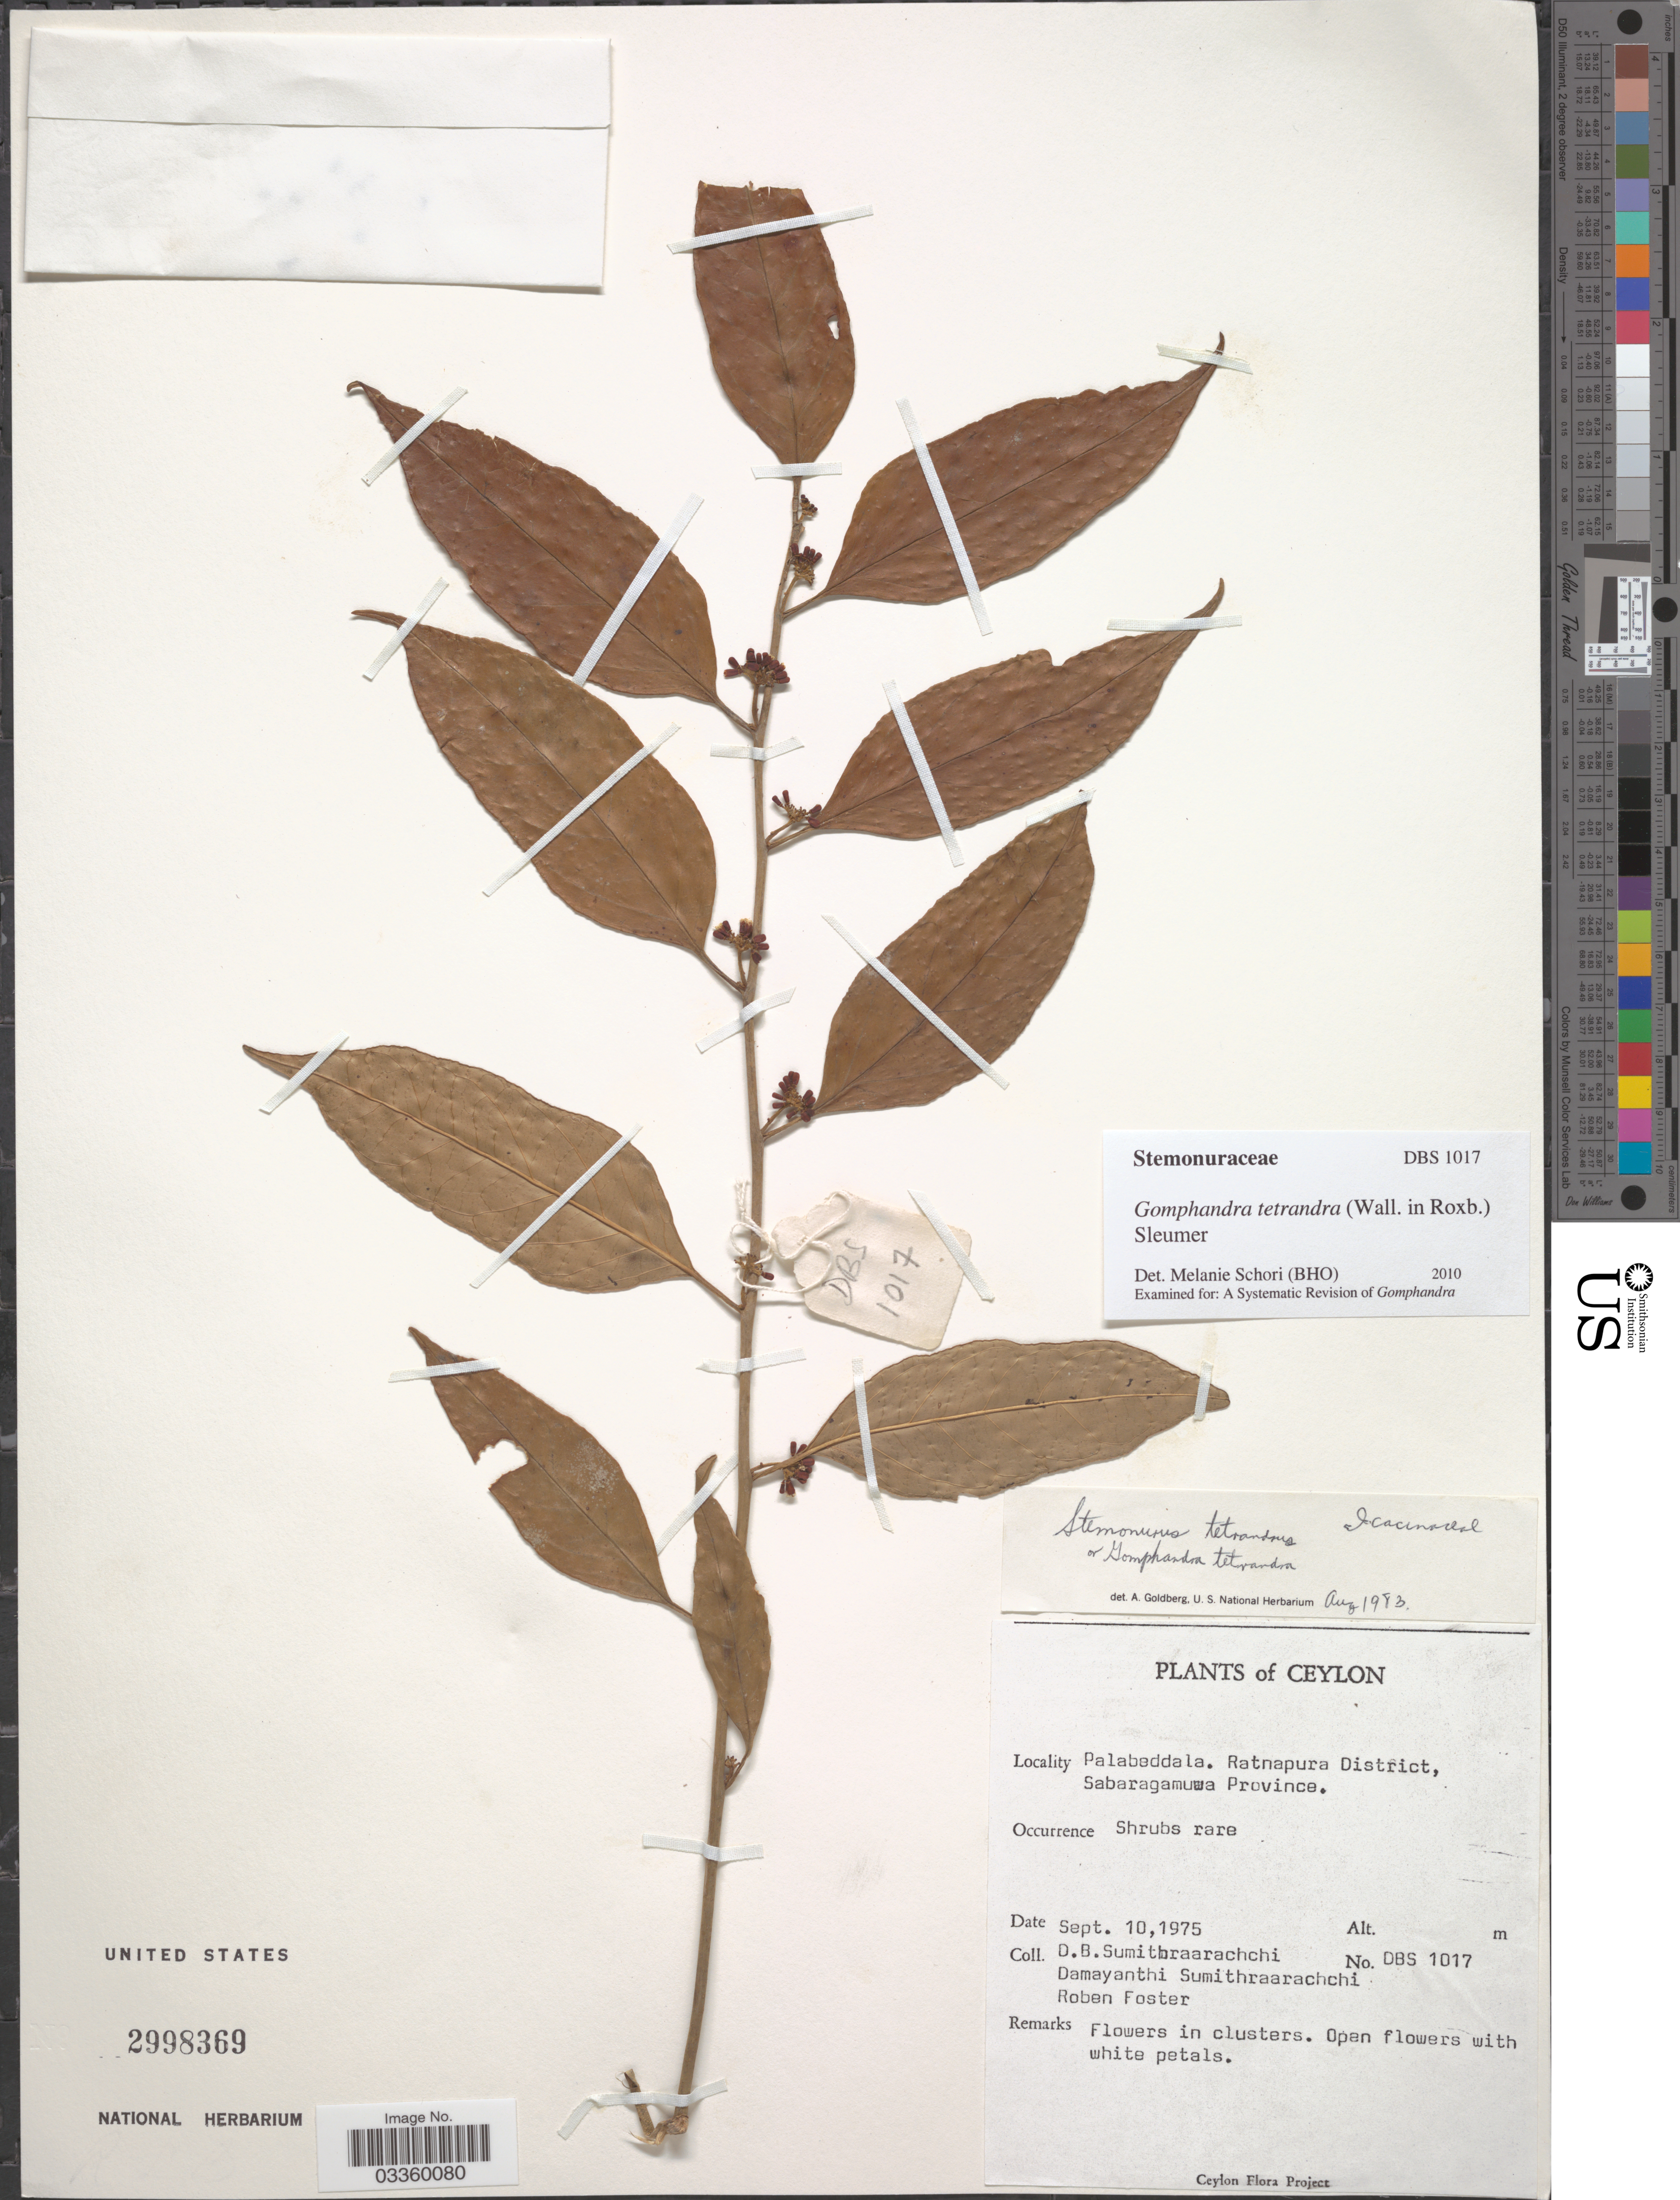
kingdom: Plantae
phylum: Tracheophyta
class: Magnoliopsida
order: Cardiopteridales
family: Stemonuraceae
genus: Gomphandra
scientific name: Gomphandra tetrandra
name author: (Wall.) Sleumer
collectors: D. B. Sumithraarachchi, D. Sumithraarachchi & R. Foster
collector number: DBS 1017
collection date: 1975-09-10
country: Sri Lanka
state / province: Sabaragamuwa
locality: Ceylon. Palabeddala. Ratnapura District.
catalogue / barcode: US 2998369